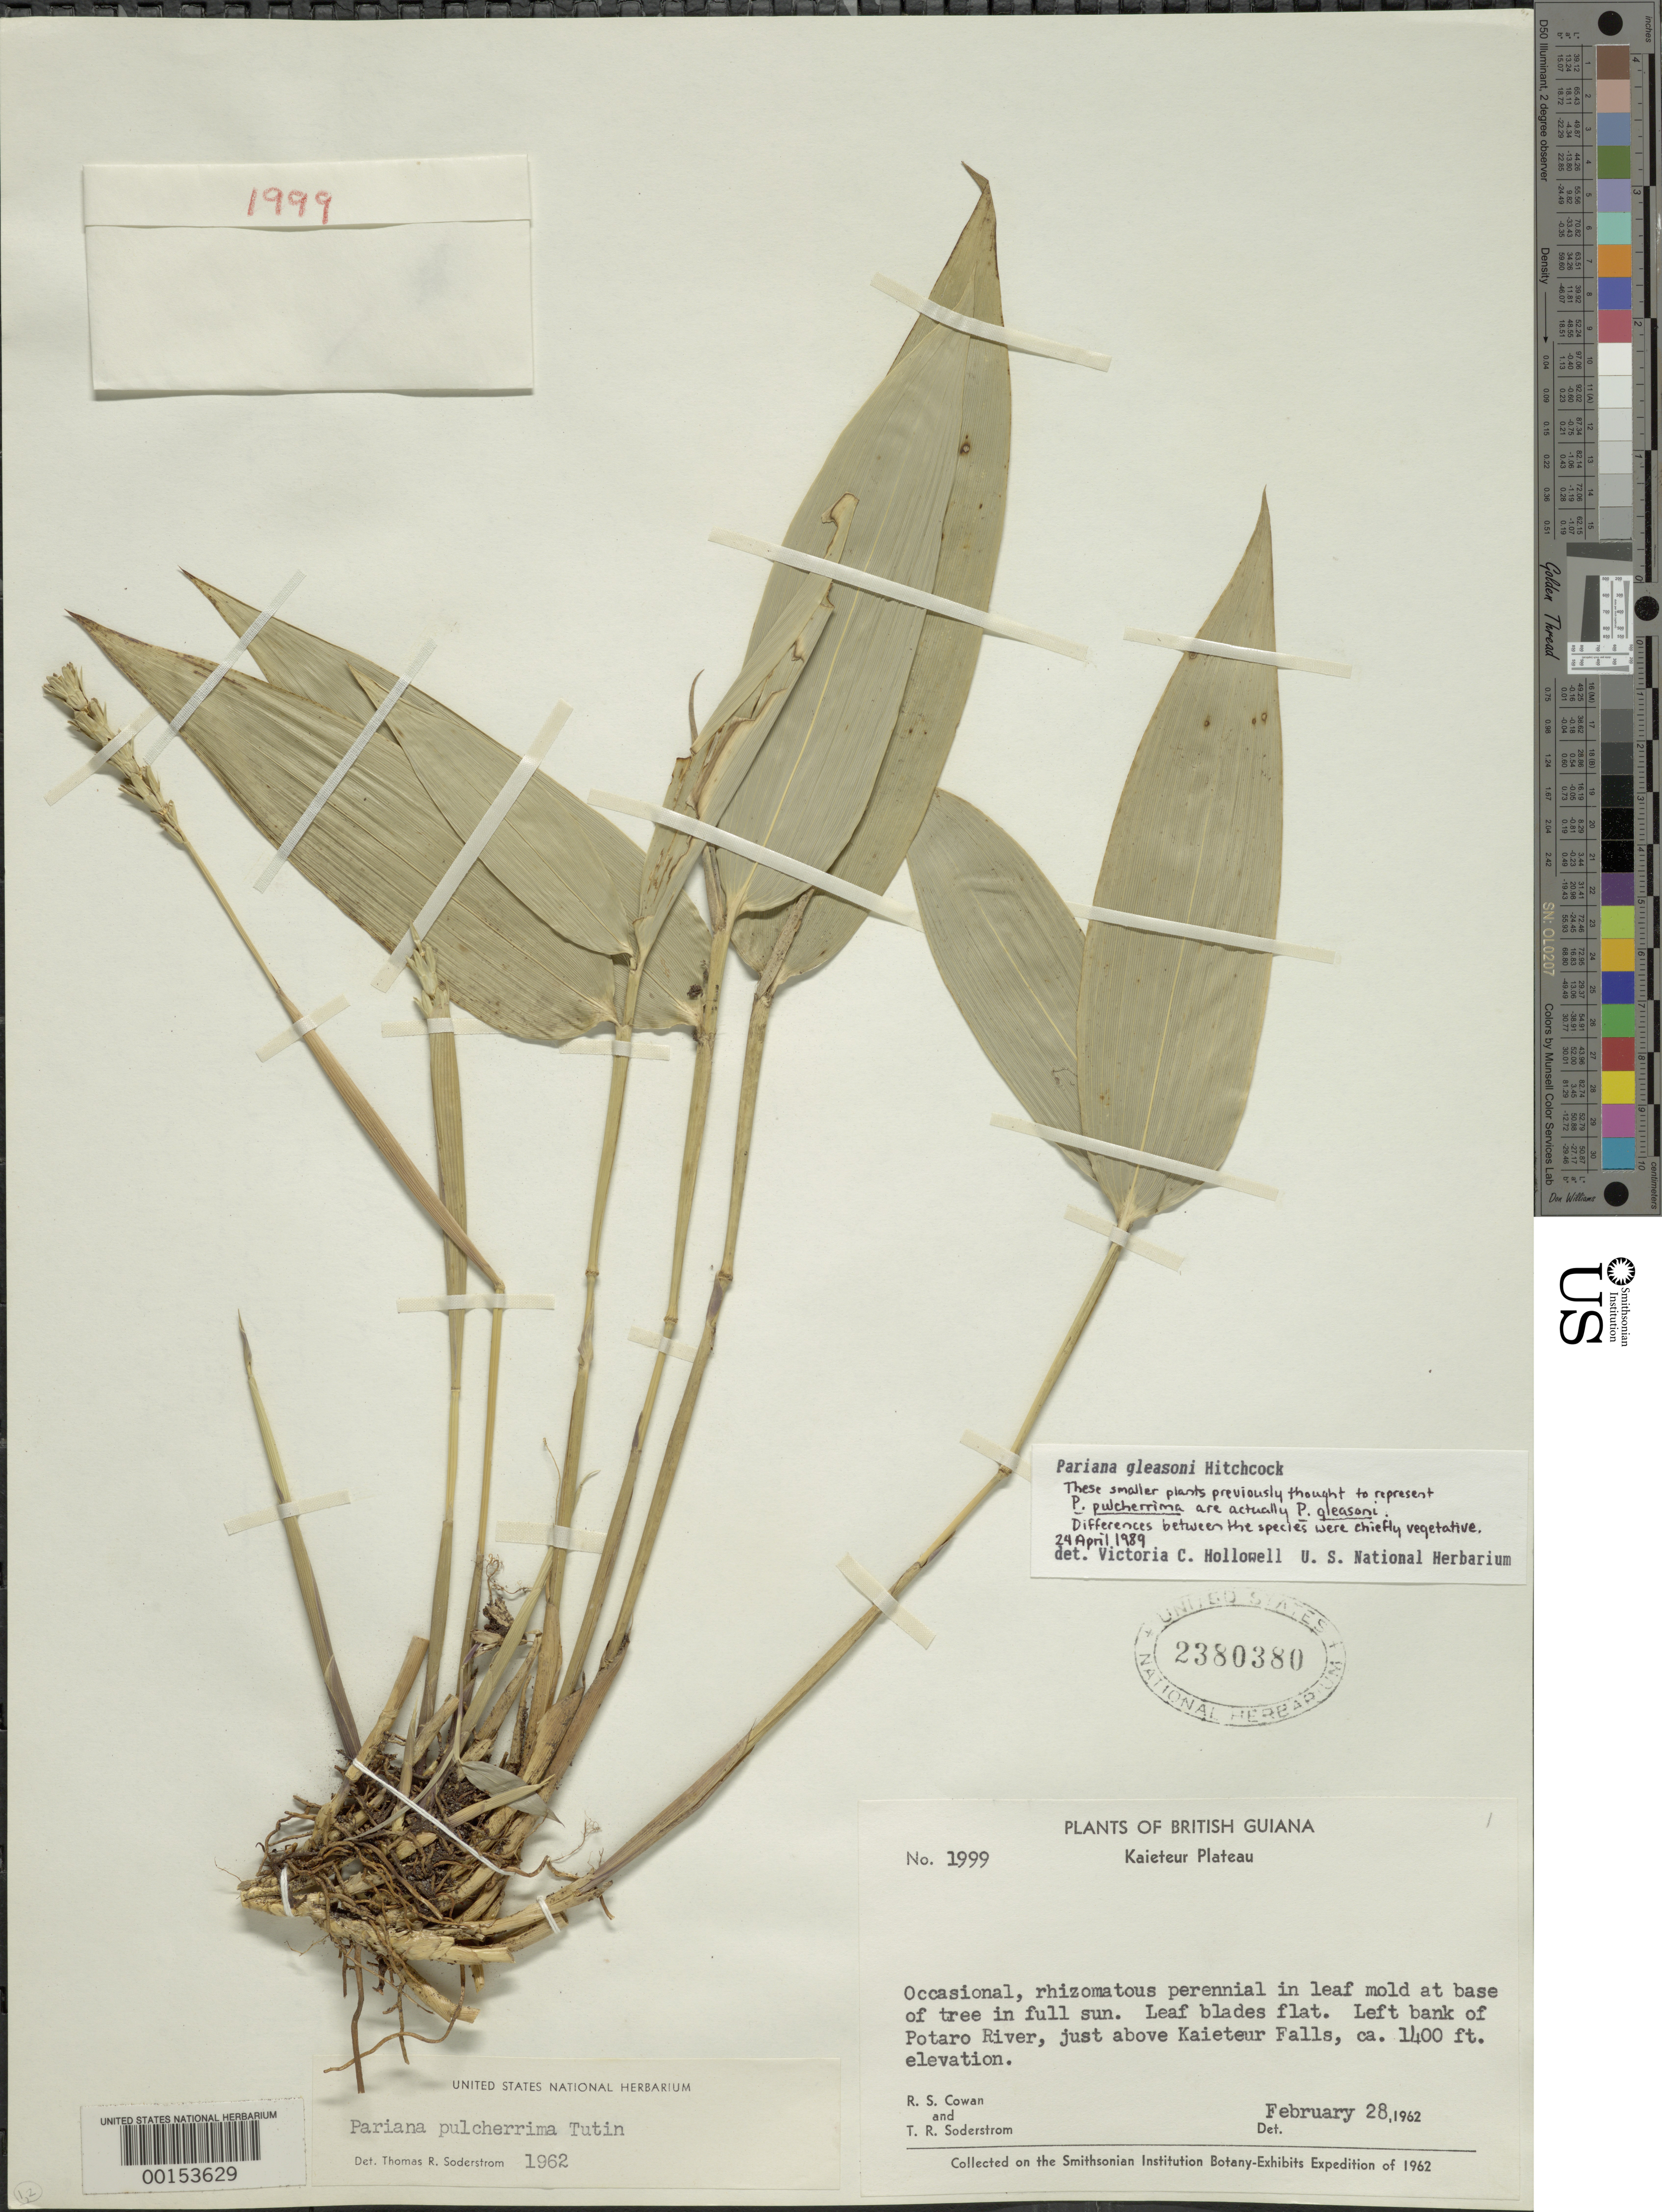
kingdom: Plantae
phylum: Tracheophyta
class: Liliopsida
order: Poales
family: Poaceae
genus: Pariana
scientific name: Pariana gleasonii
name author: Hitchc.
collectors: R. S. Cowan & T. R. Soderstrom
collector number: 1999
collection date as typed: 28 Feb 1962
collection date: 1962-02-28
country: Guyana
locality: Kaiteur plateau, left bank of potaro river, just above kaiteur falls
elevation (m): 427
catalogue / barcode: US 2380380